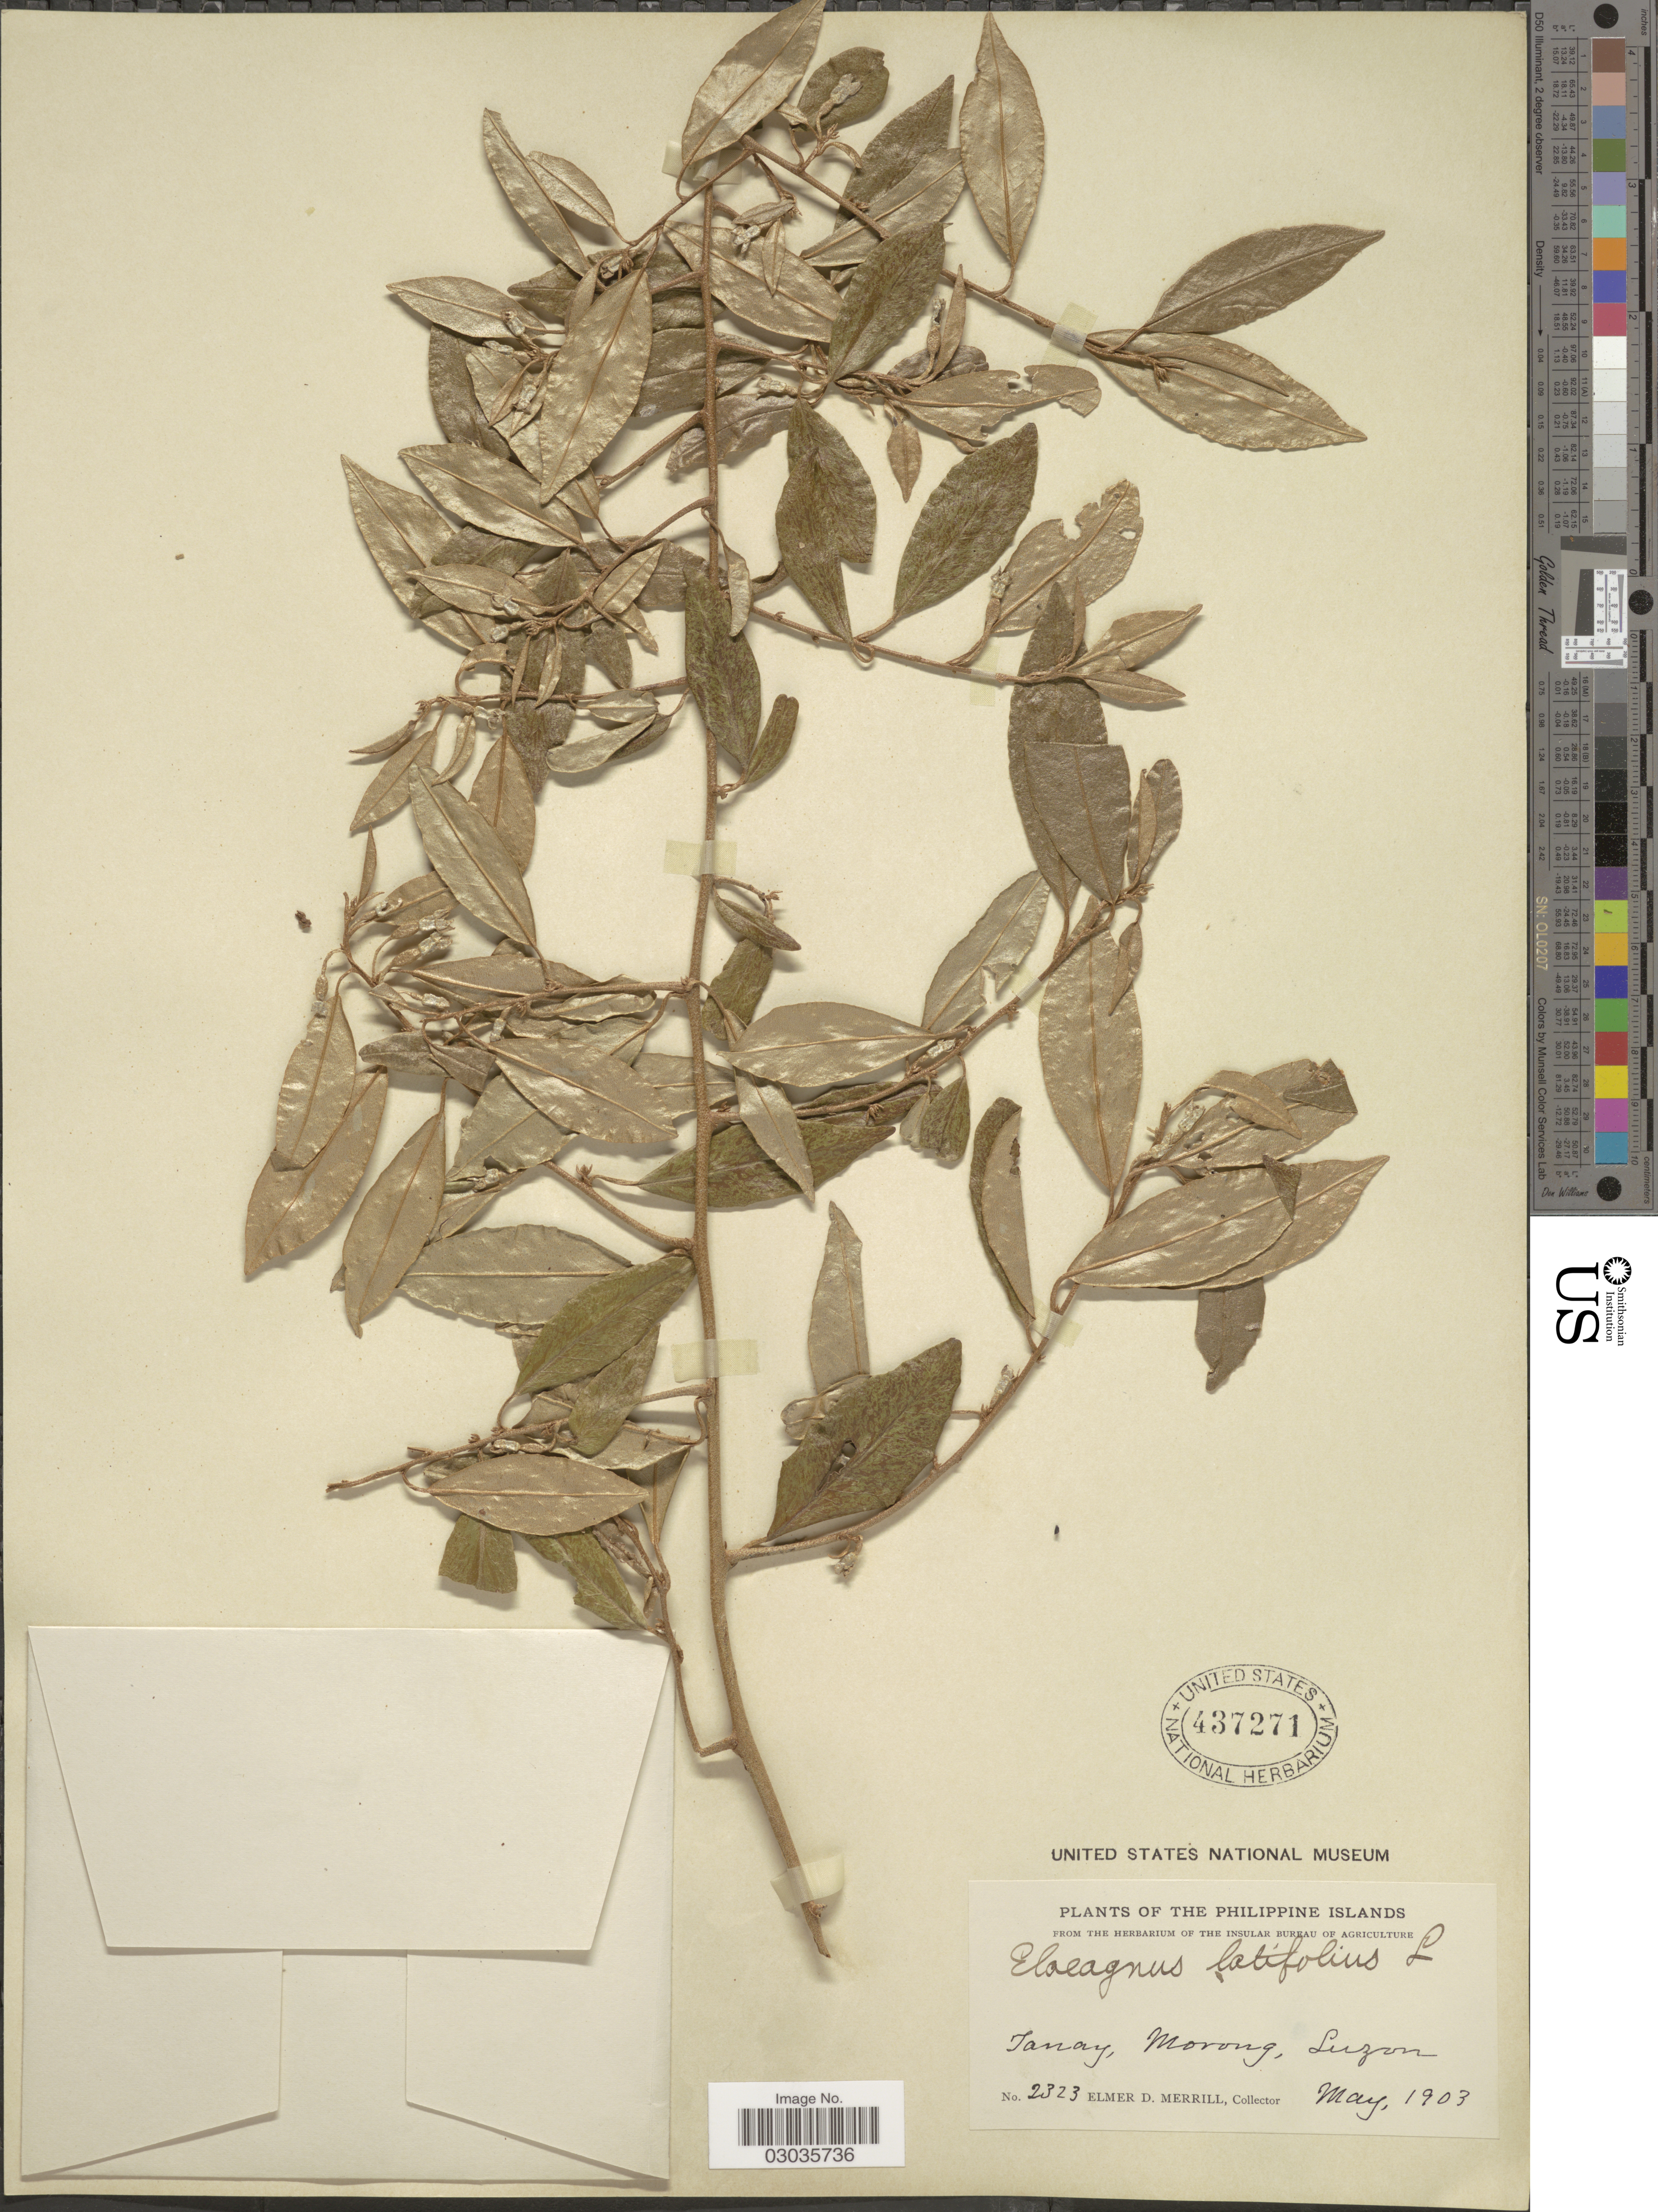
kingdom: Plantae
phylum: Tracheophyta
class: Magnoliopsida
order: Rosales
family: Elaeagnaceae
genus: Elaeagnus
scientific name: Elaeagnus triflora var. triflora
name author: Roxb.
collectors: E. D. Merrill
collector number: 2323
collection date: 1903-05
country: Philippines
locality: Tanay, Morong, Luzon.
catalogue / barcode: US 437271